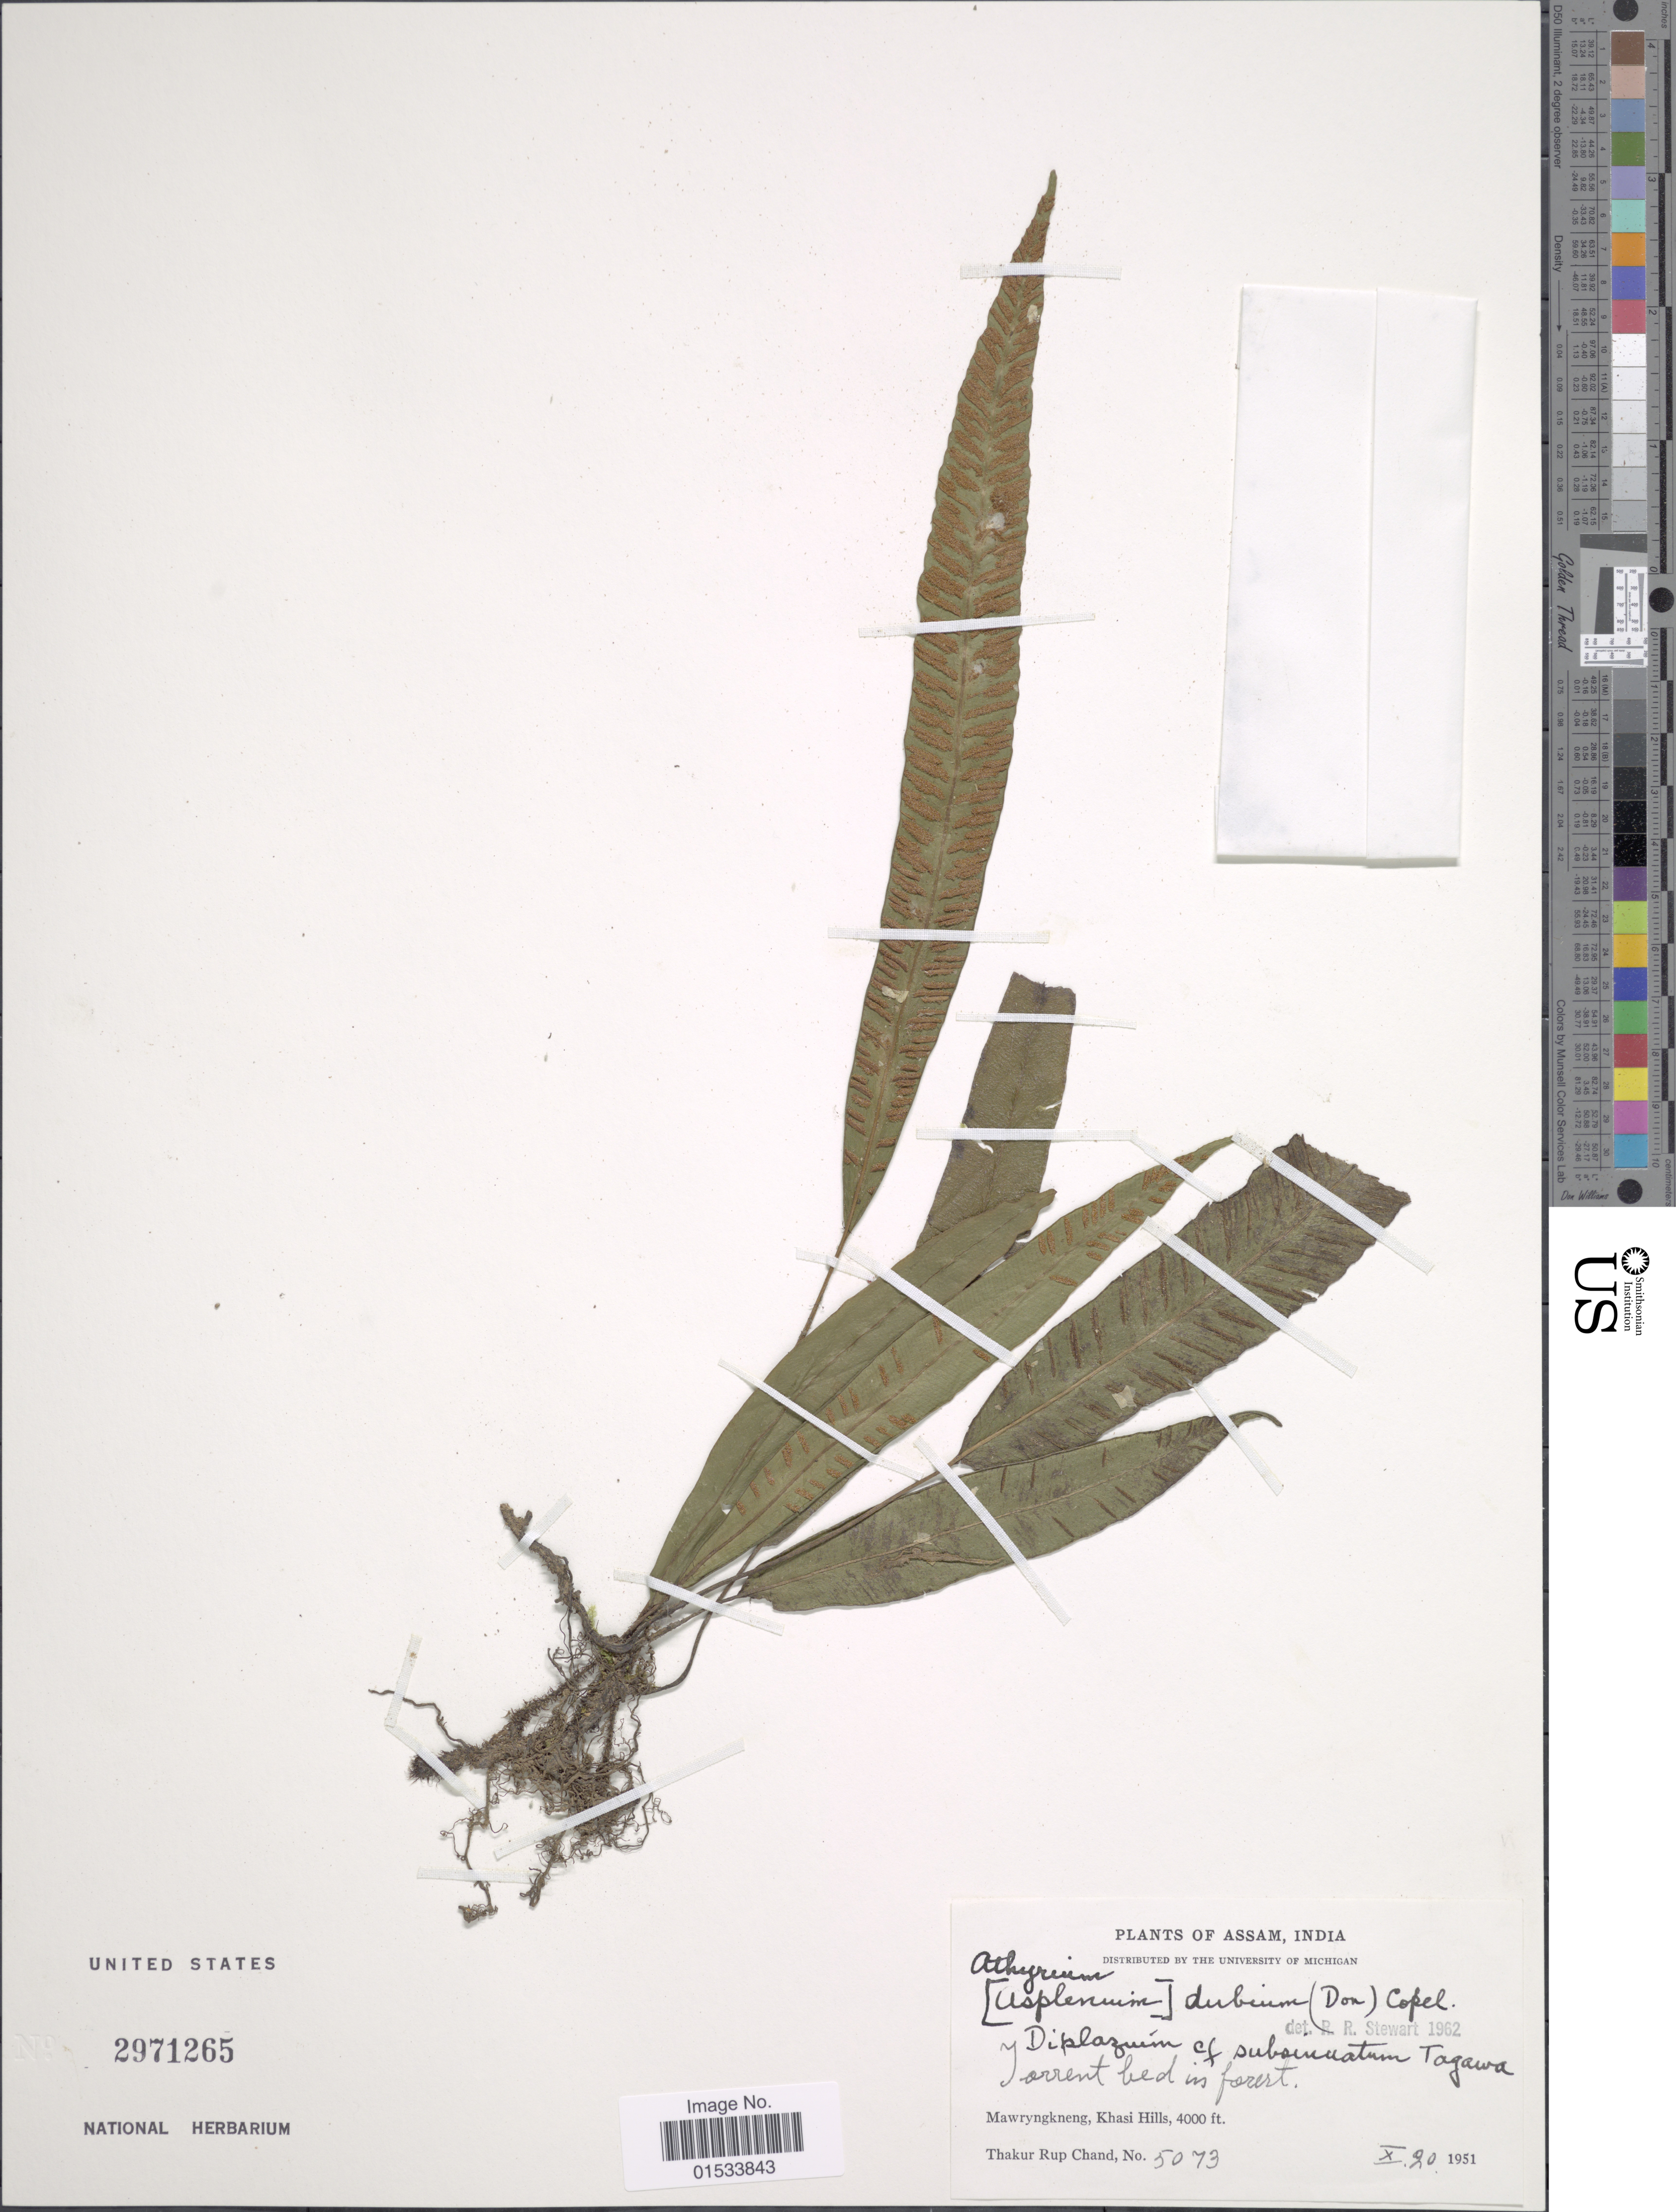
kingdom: Plantae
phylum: Tracheophyta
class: Polypodiopsida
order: Polypodiales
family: Athyriaceae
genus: Diplazium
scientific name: Diplazium lanceum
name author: (Thunb.) C. Presl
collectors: T. R. Chand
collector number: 5073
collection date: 1951-10-20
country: India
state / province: Meghalaya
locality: Mawryngkneng, Khasi Hills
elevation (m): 1219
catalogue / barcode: US 2971265